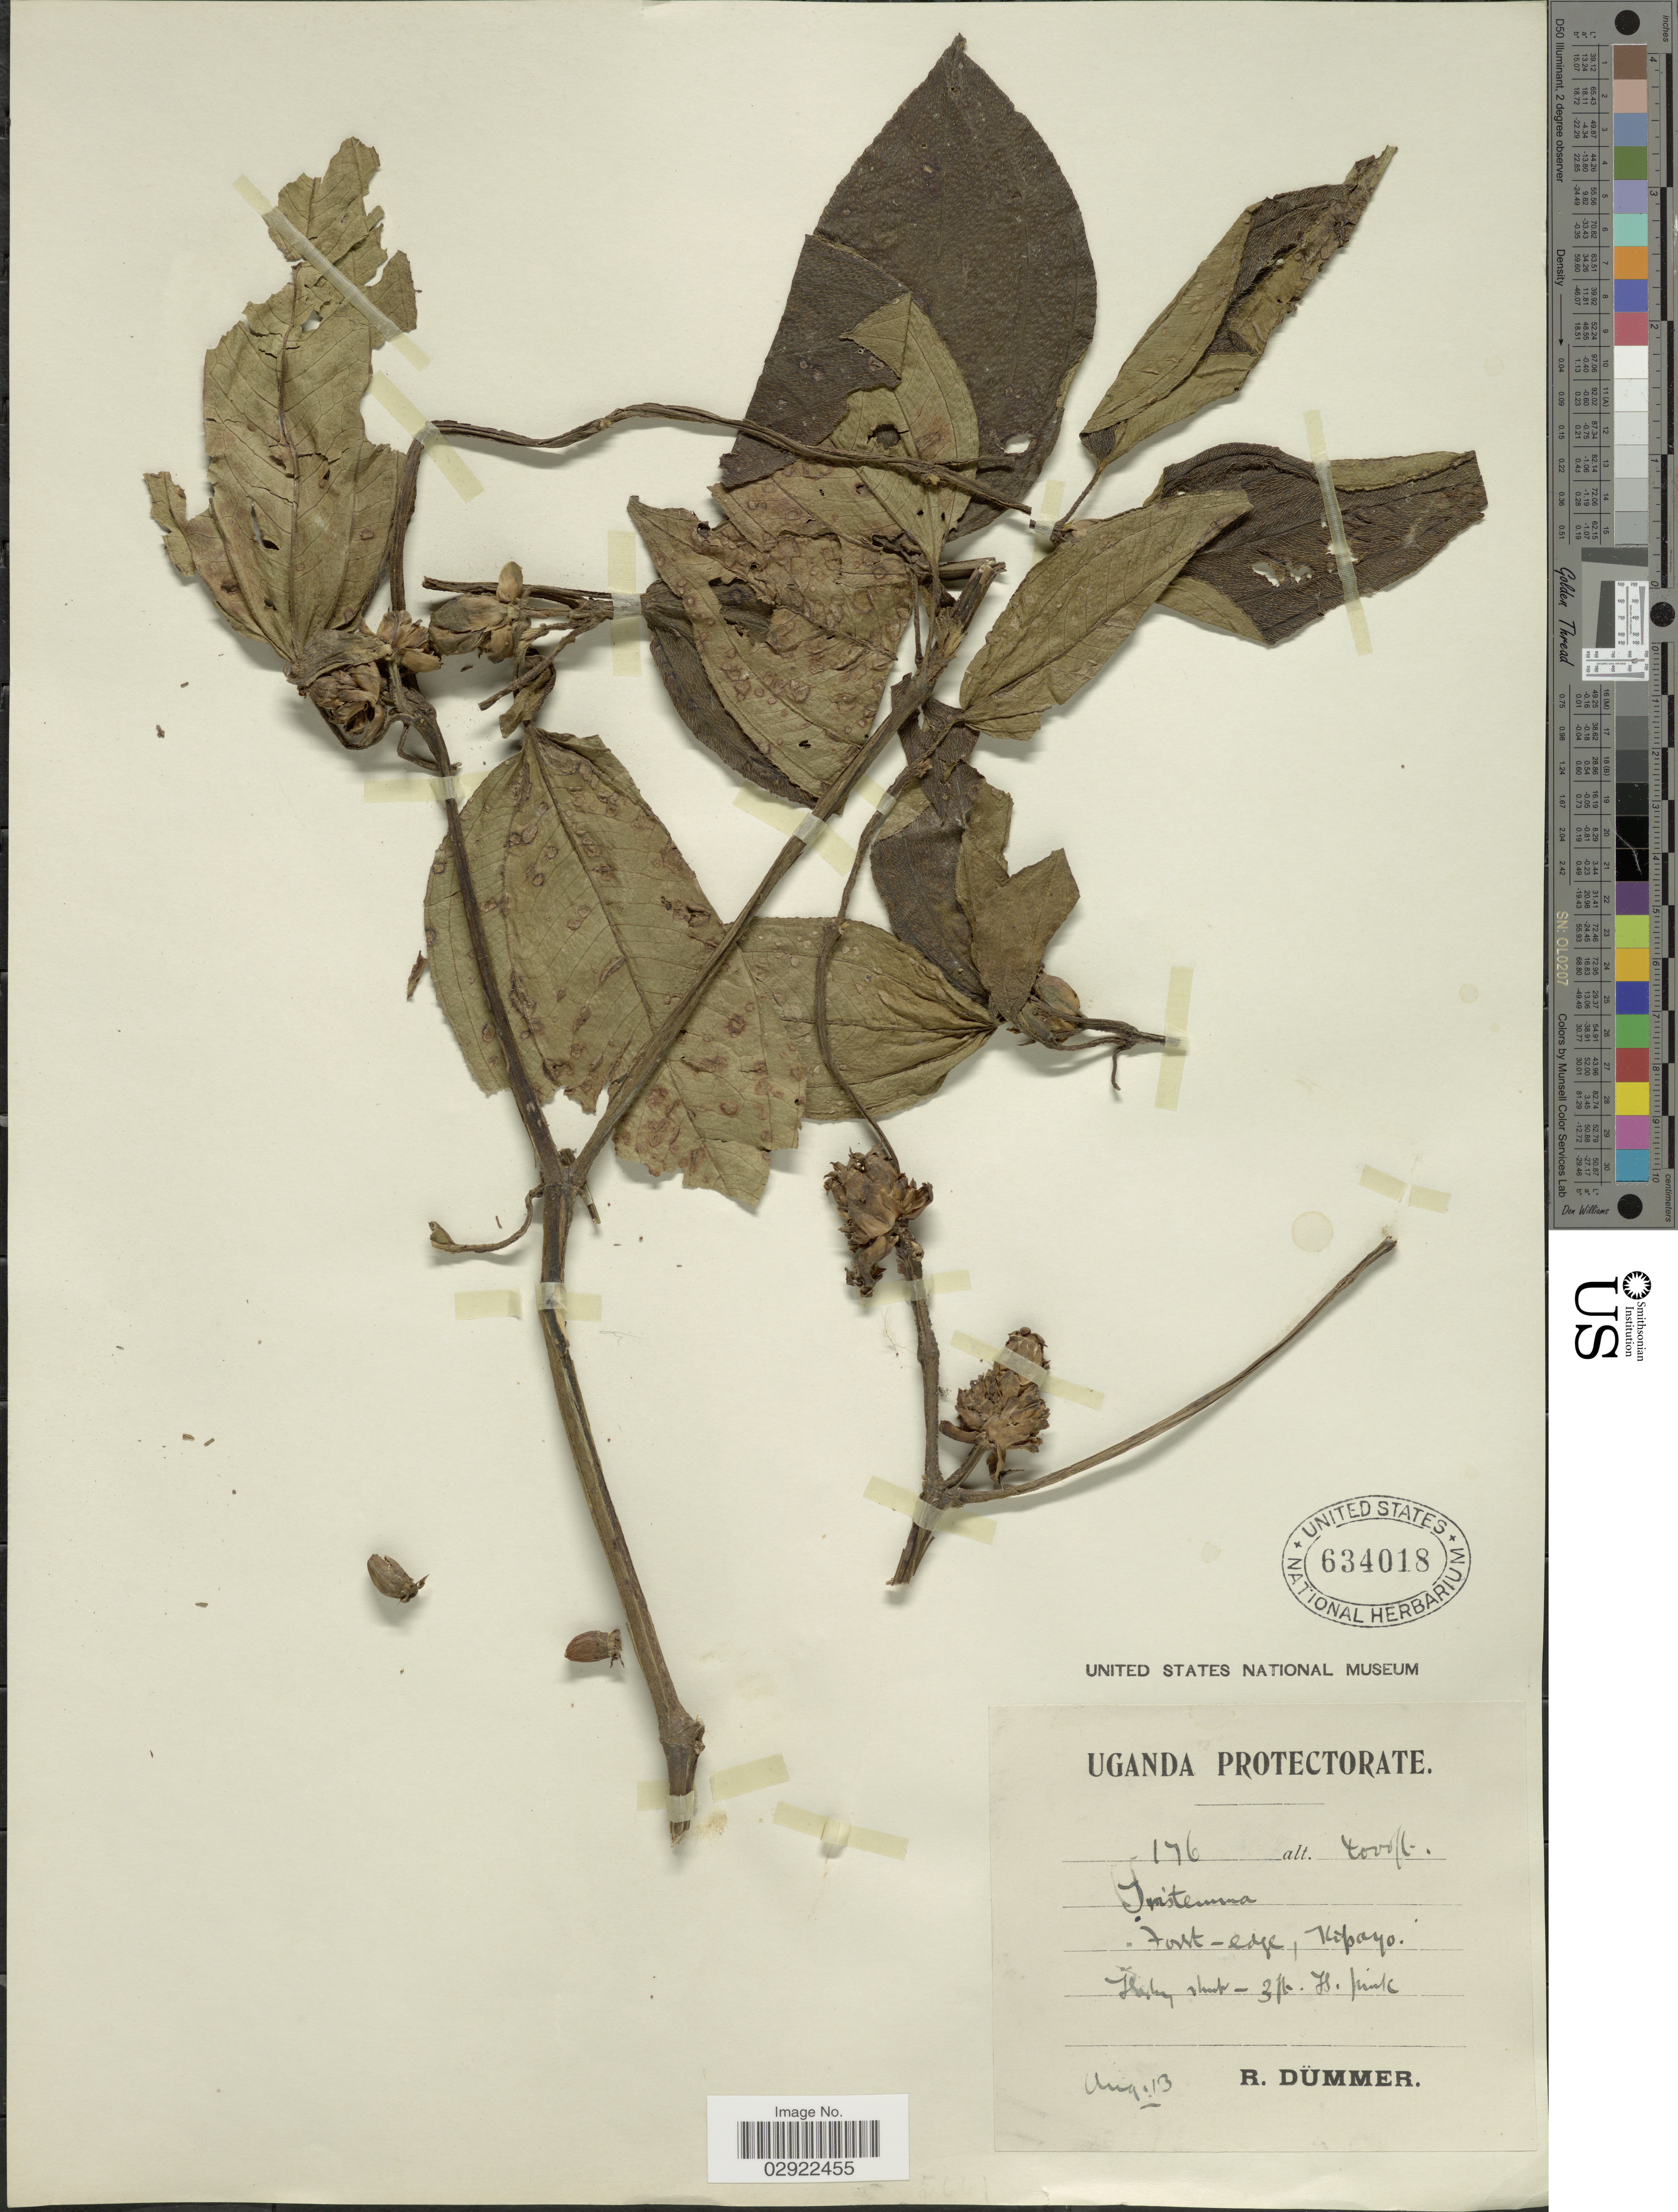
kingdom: Plantae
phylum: Tracheophyta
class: Magnoliopsida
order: Myrtales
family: Melastomataceae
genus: Tristemma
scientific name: Tristemma sp.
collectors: R. A. Dümmer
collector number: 176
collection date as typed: Transcribed d/m/y: /8/13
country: Uganda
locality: Uganda Protectorate. Forest-edge, Kipayo.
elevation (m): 1219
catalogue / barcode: US 634018